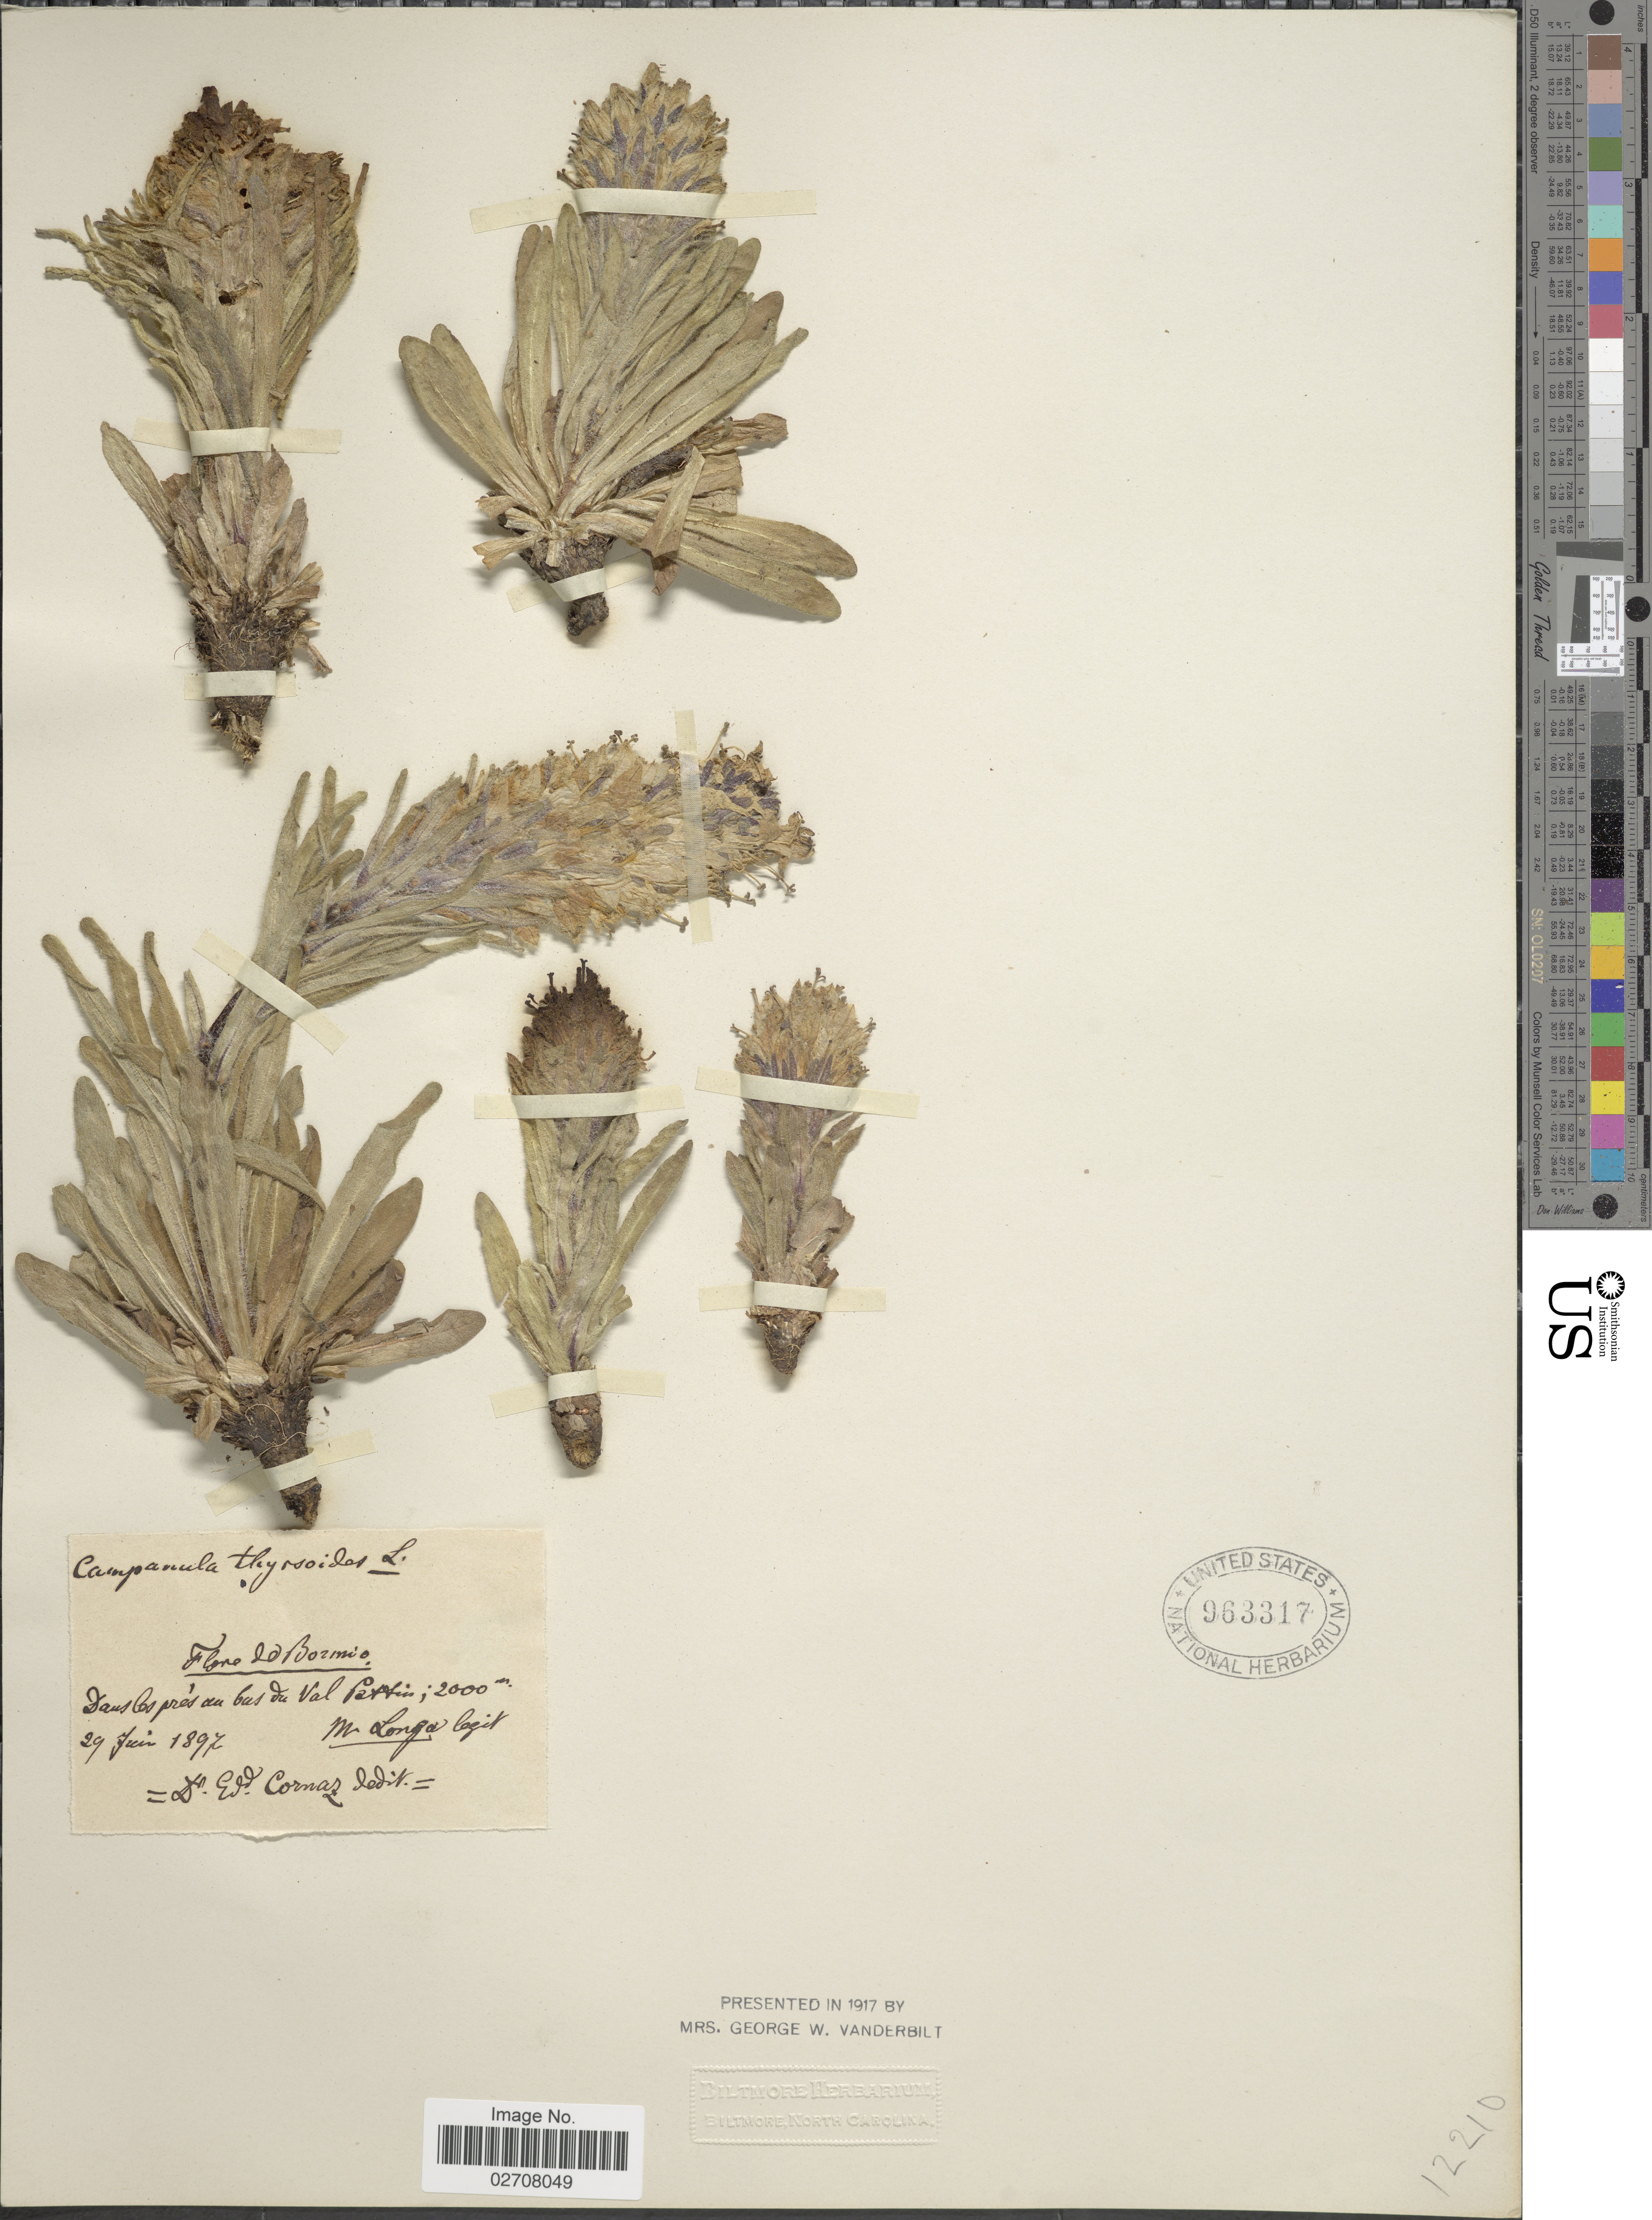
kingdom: Plantae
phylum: Tracheophyta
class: Magnoliopsida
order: Asterales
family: Campanulaceae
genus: Campanula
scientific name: Campanula thyrsoides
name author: L.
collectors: M. Longa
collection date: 1897-06-29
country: Italy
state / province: Lombardy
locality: Bormio, Dans les pres bus du Val Pattin [interpreted]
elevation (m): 2000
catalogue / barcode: US 963317